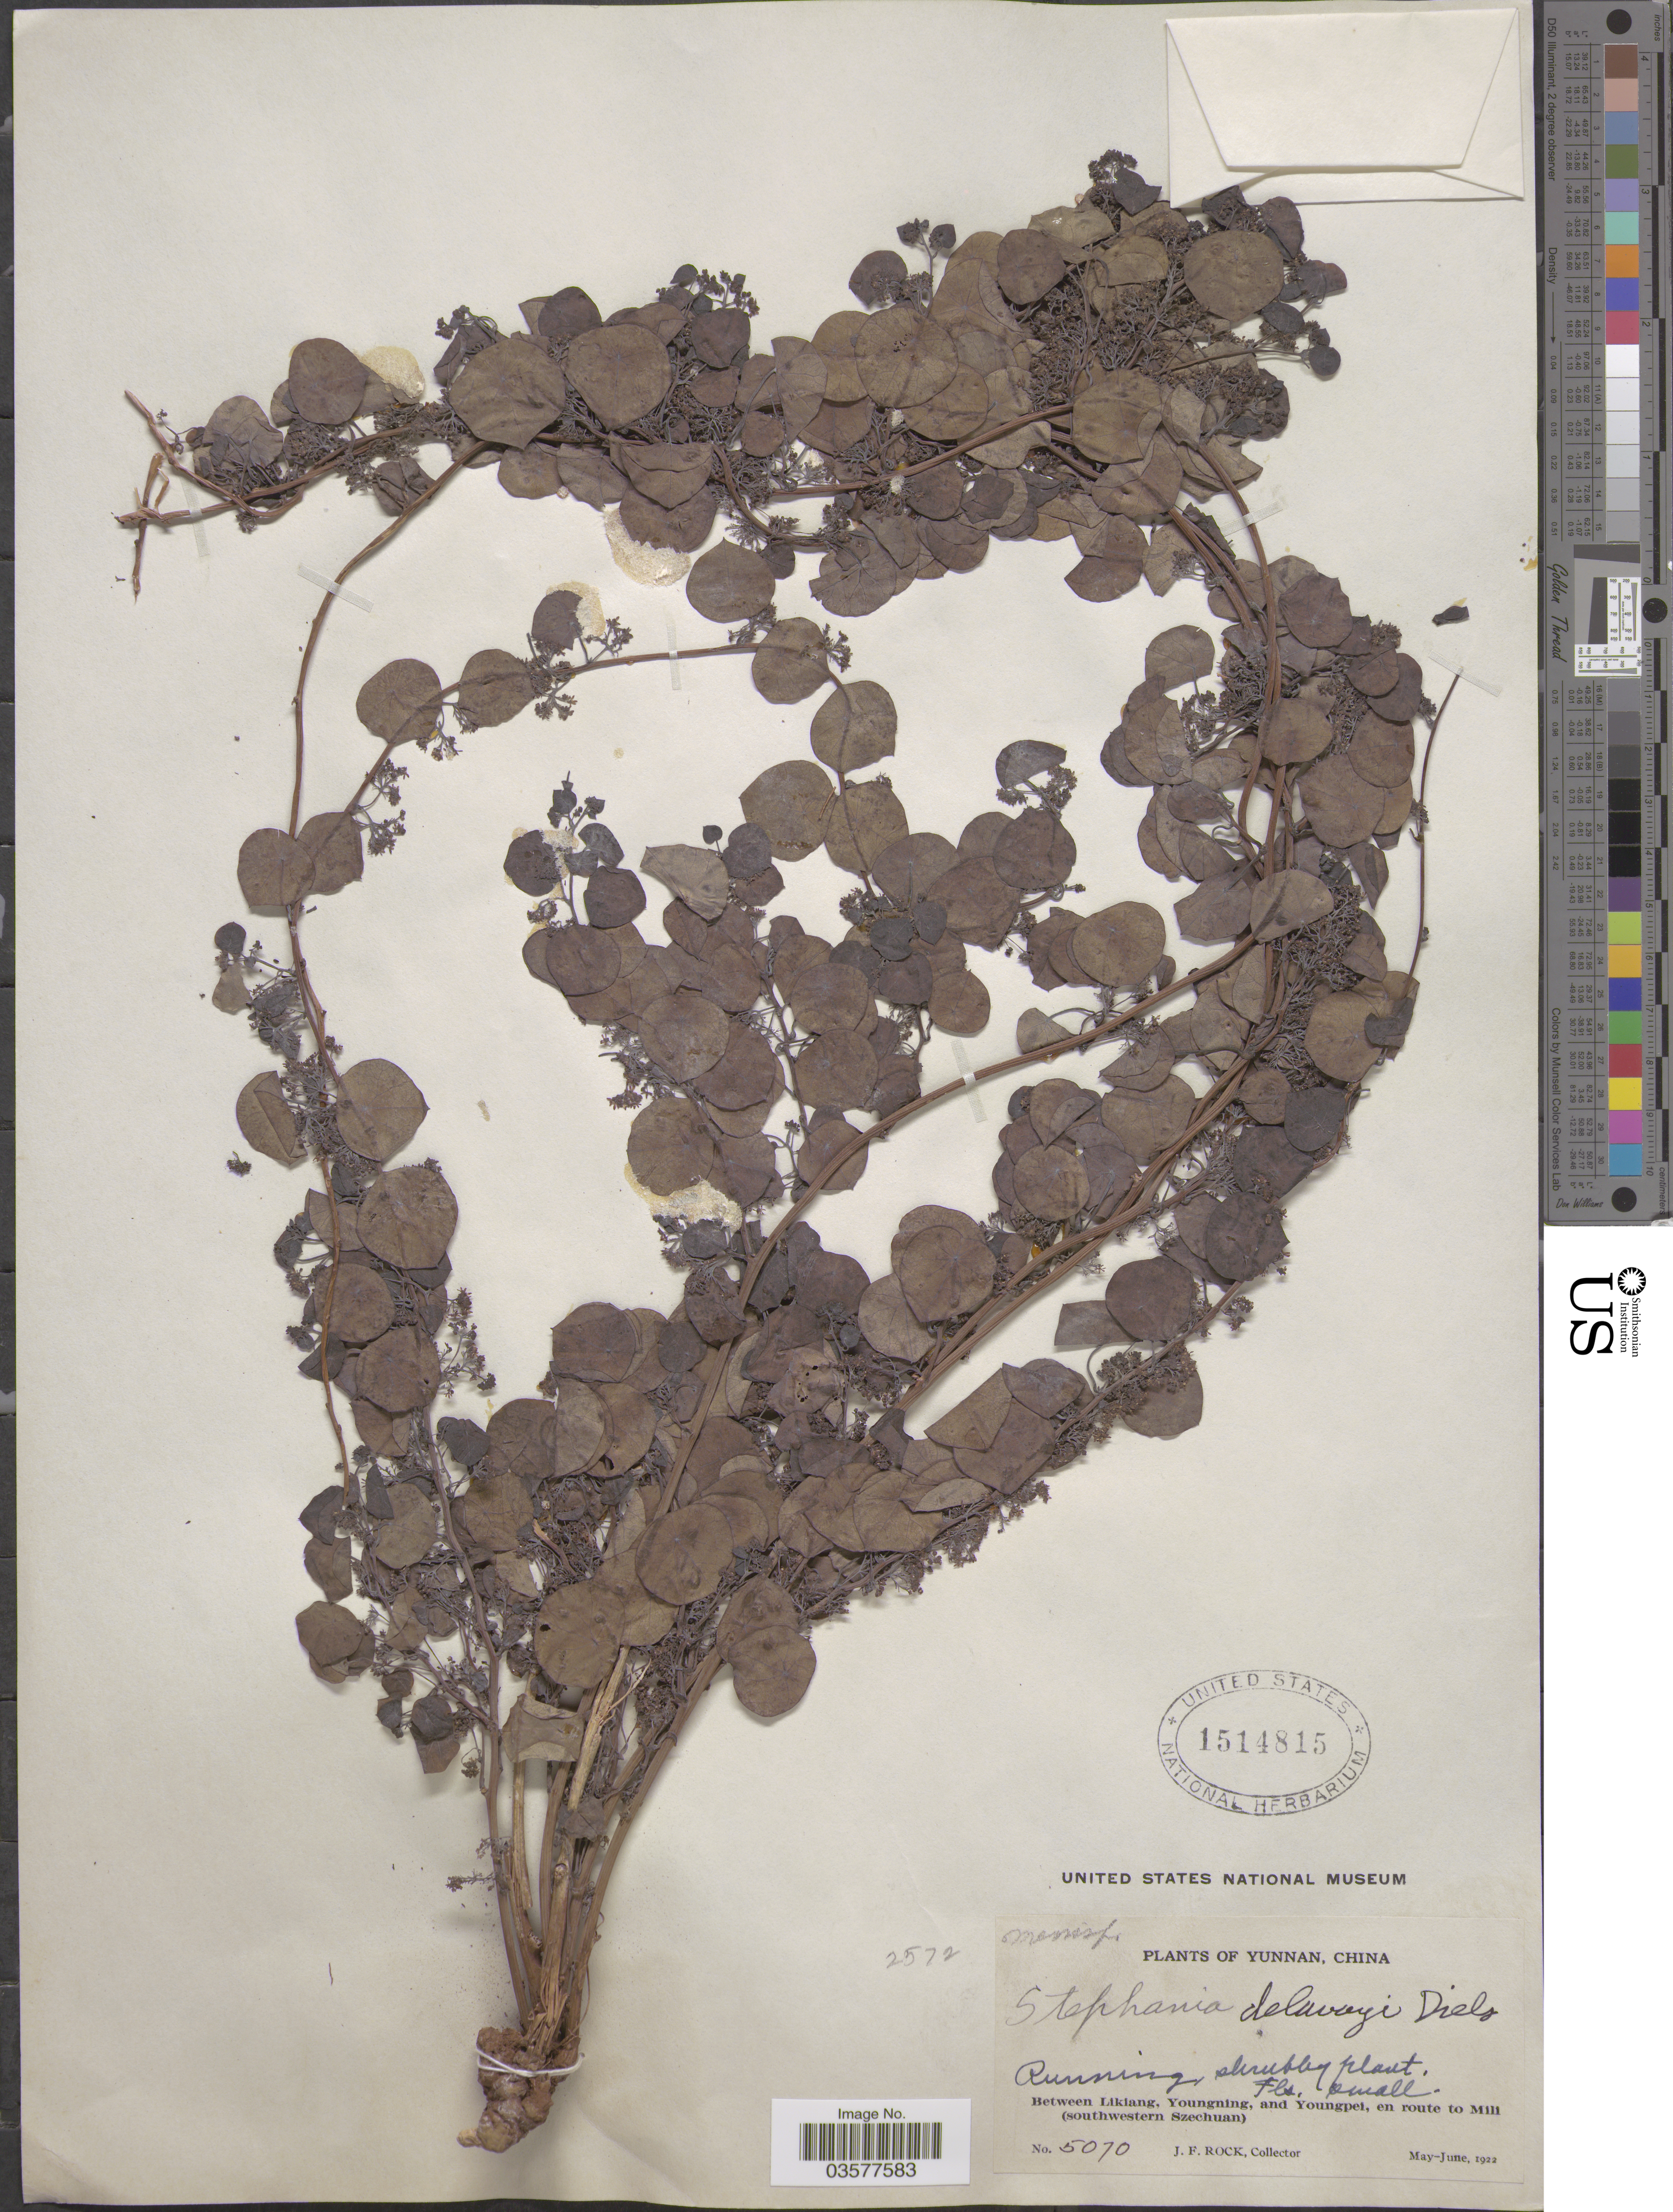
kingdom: Plantae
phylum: Tracheophyta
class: Magnoliopsida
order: Ranunculales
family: Menispermaceae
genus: Stephania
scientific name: Stephania delavayi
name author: Diels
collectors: J. Rock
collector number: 5070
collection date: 1922-05/1922-06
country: China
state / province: Yunnan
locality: Between Likiang, Youngning, and Youngpei, en route to Mili (southwestern Szechuan).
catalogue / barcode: US 1514815